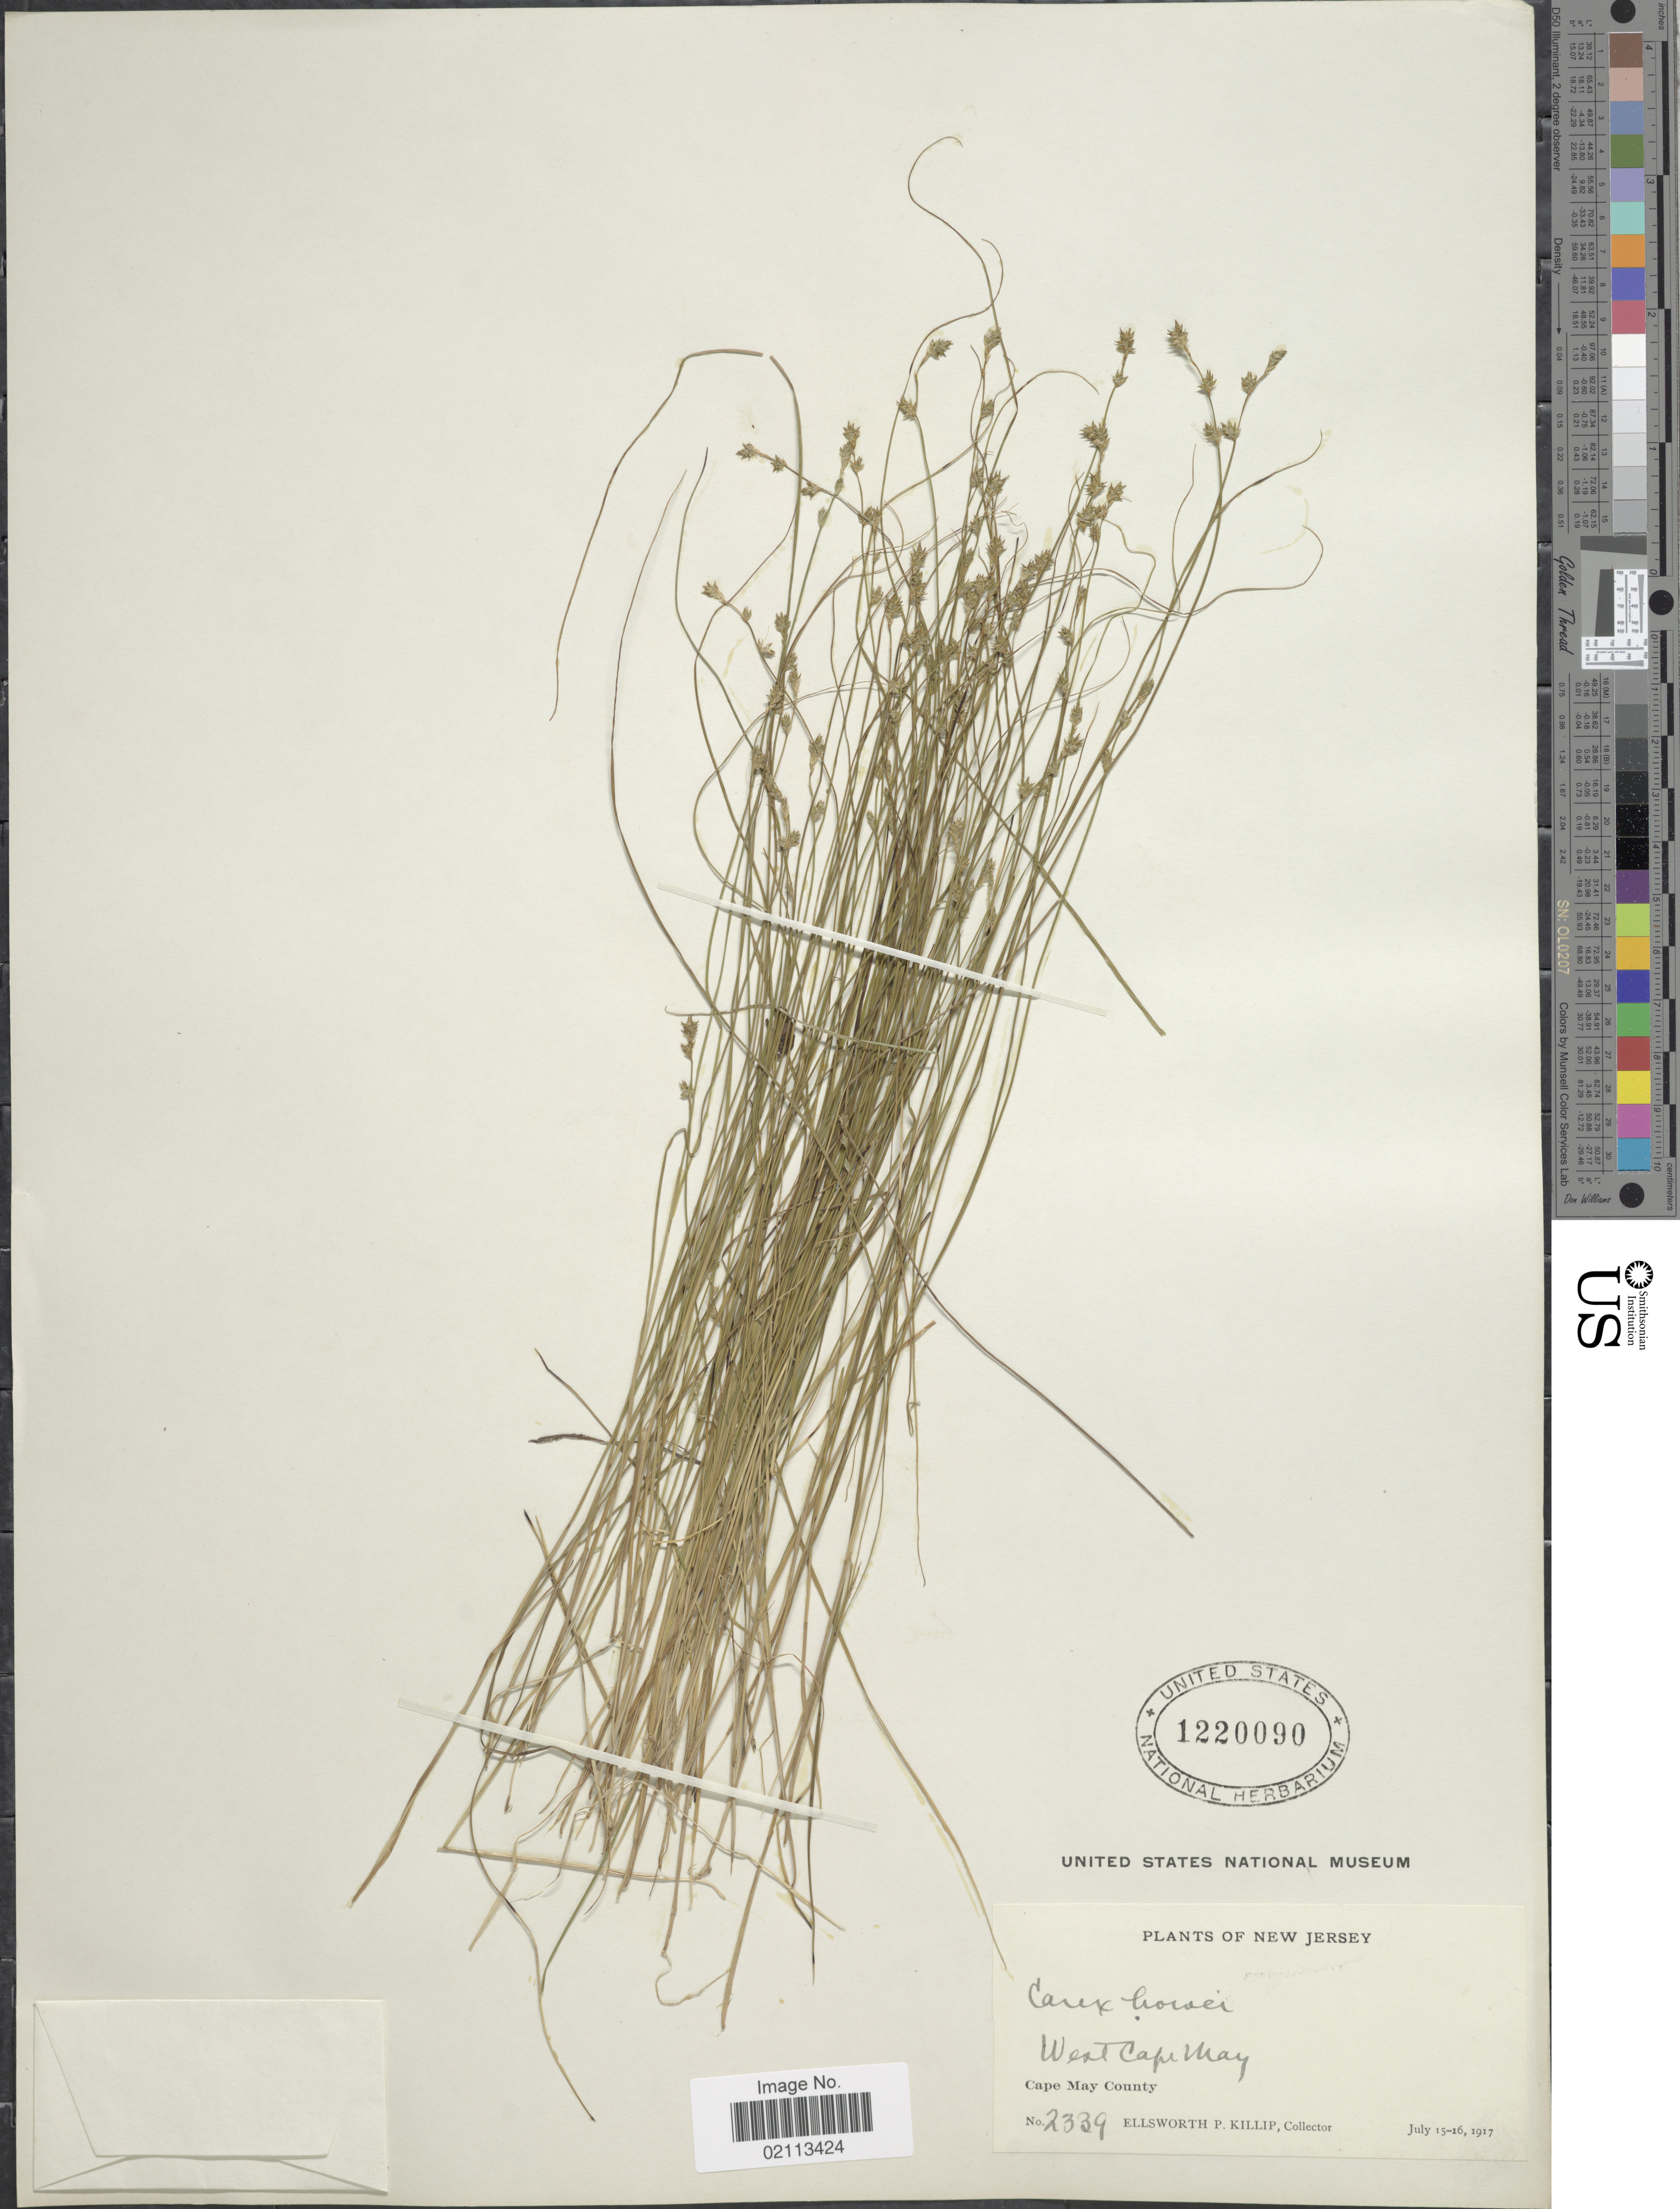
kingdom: Plantae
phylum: Tracheophyta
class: Liliopsida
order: Poales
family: Cyperaceae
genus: Carex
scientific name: Carex howei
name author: Mack.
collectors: E. P. Killip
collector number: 2339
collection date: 1917-07-15/1917-07-16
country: United States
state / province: New Jersey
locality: West Cape May, Cape May County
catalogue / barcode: US 1220090